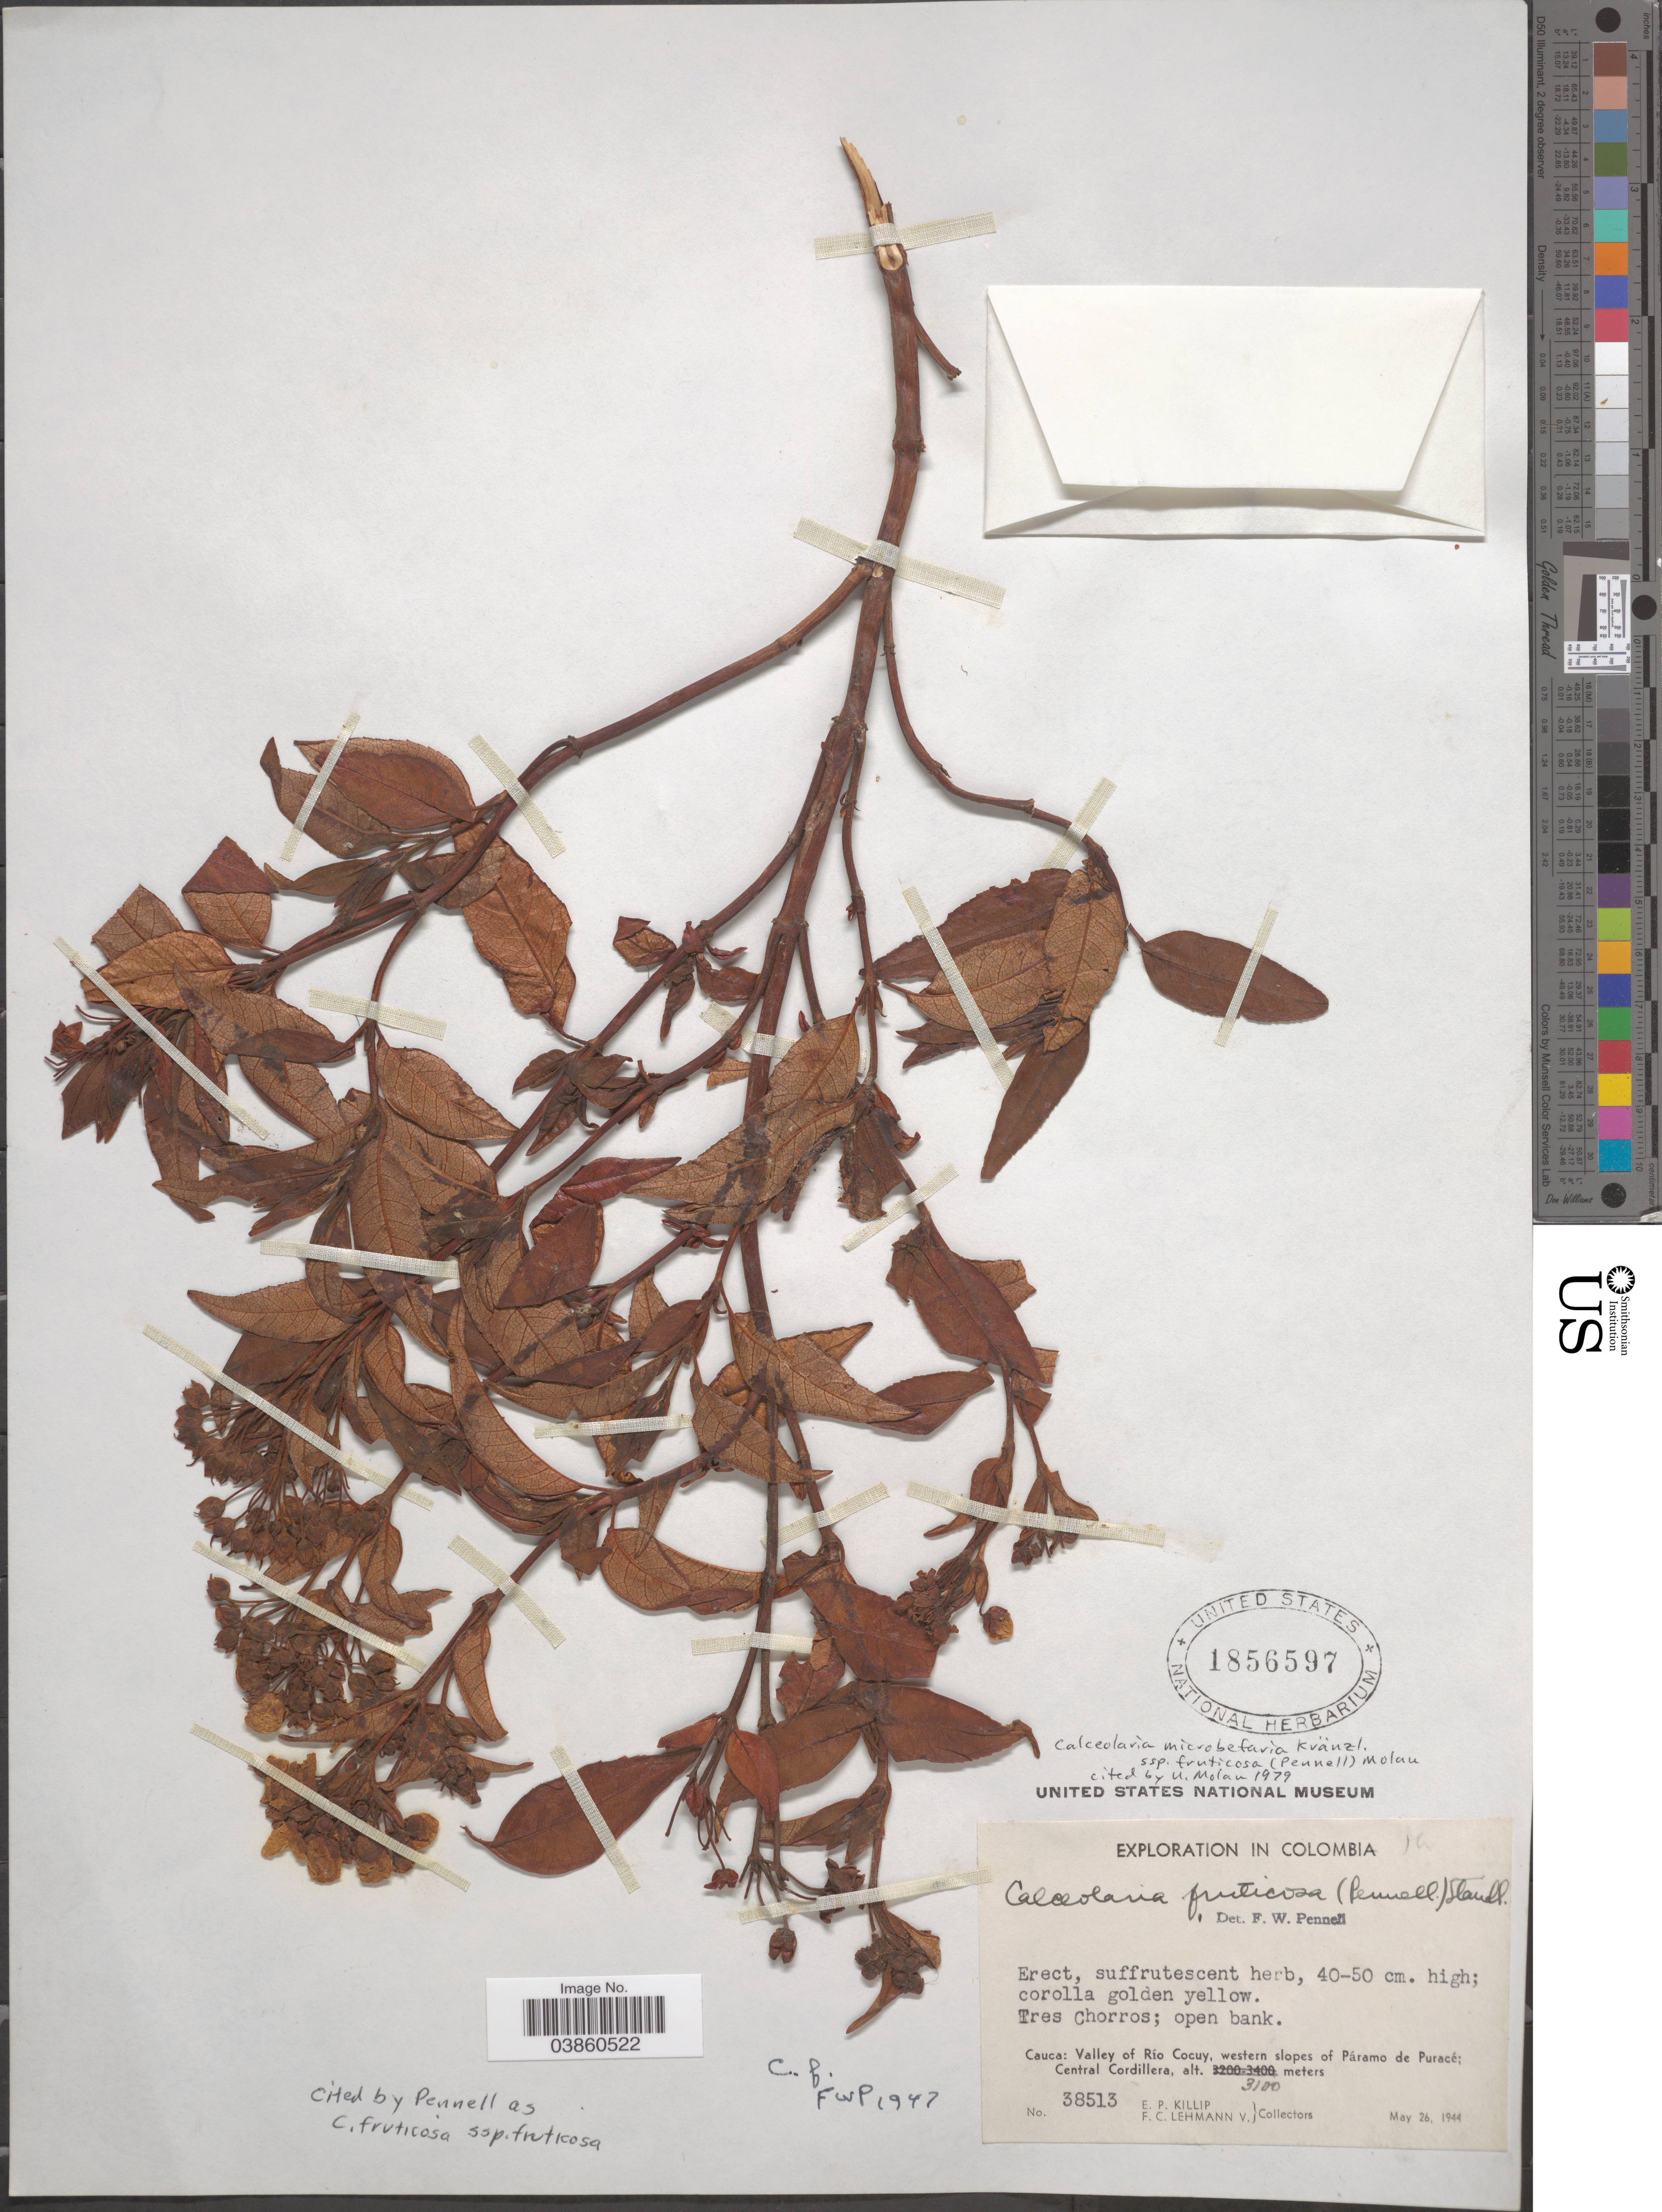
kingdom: Plantae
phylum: Tracheophyta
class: Magnoliopsida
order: Lamiales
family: Calceolariaceae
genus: Calceolaria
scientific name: Calceolaria microbefaria subsp. fruticosa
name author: (Pennell) Molau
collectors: E. P. Killip & F. Lehmann v.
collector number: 38513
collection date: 1944-05-26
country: Colombia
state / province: Cauca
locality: Tres Chorros; Cauca: Valley of Río Cocuy, western slopes of Páramo de Puracé; Central Cordillera.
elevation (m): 3100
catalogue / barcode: US 1856597